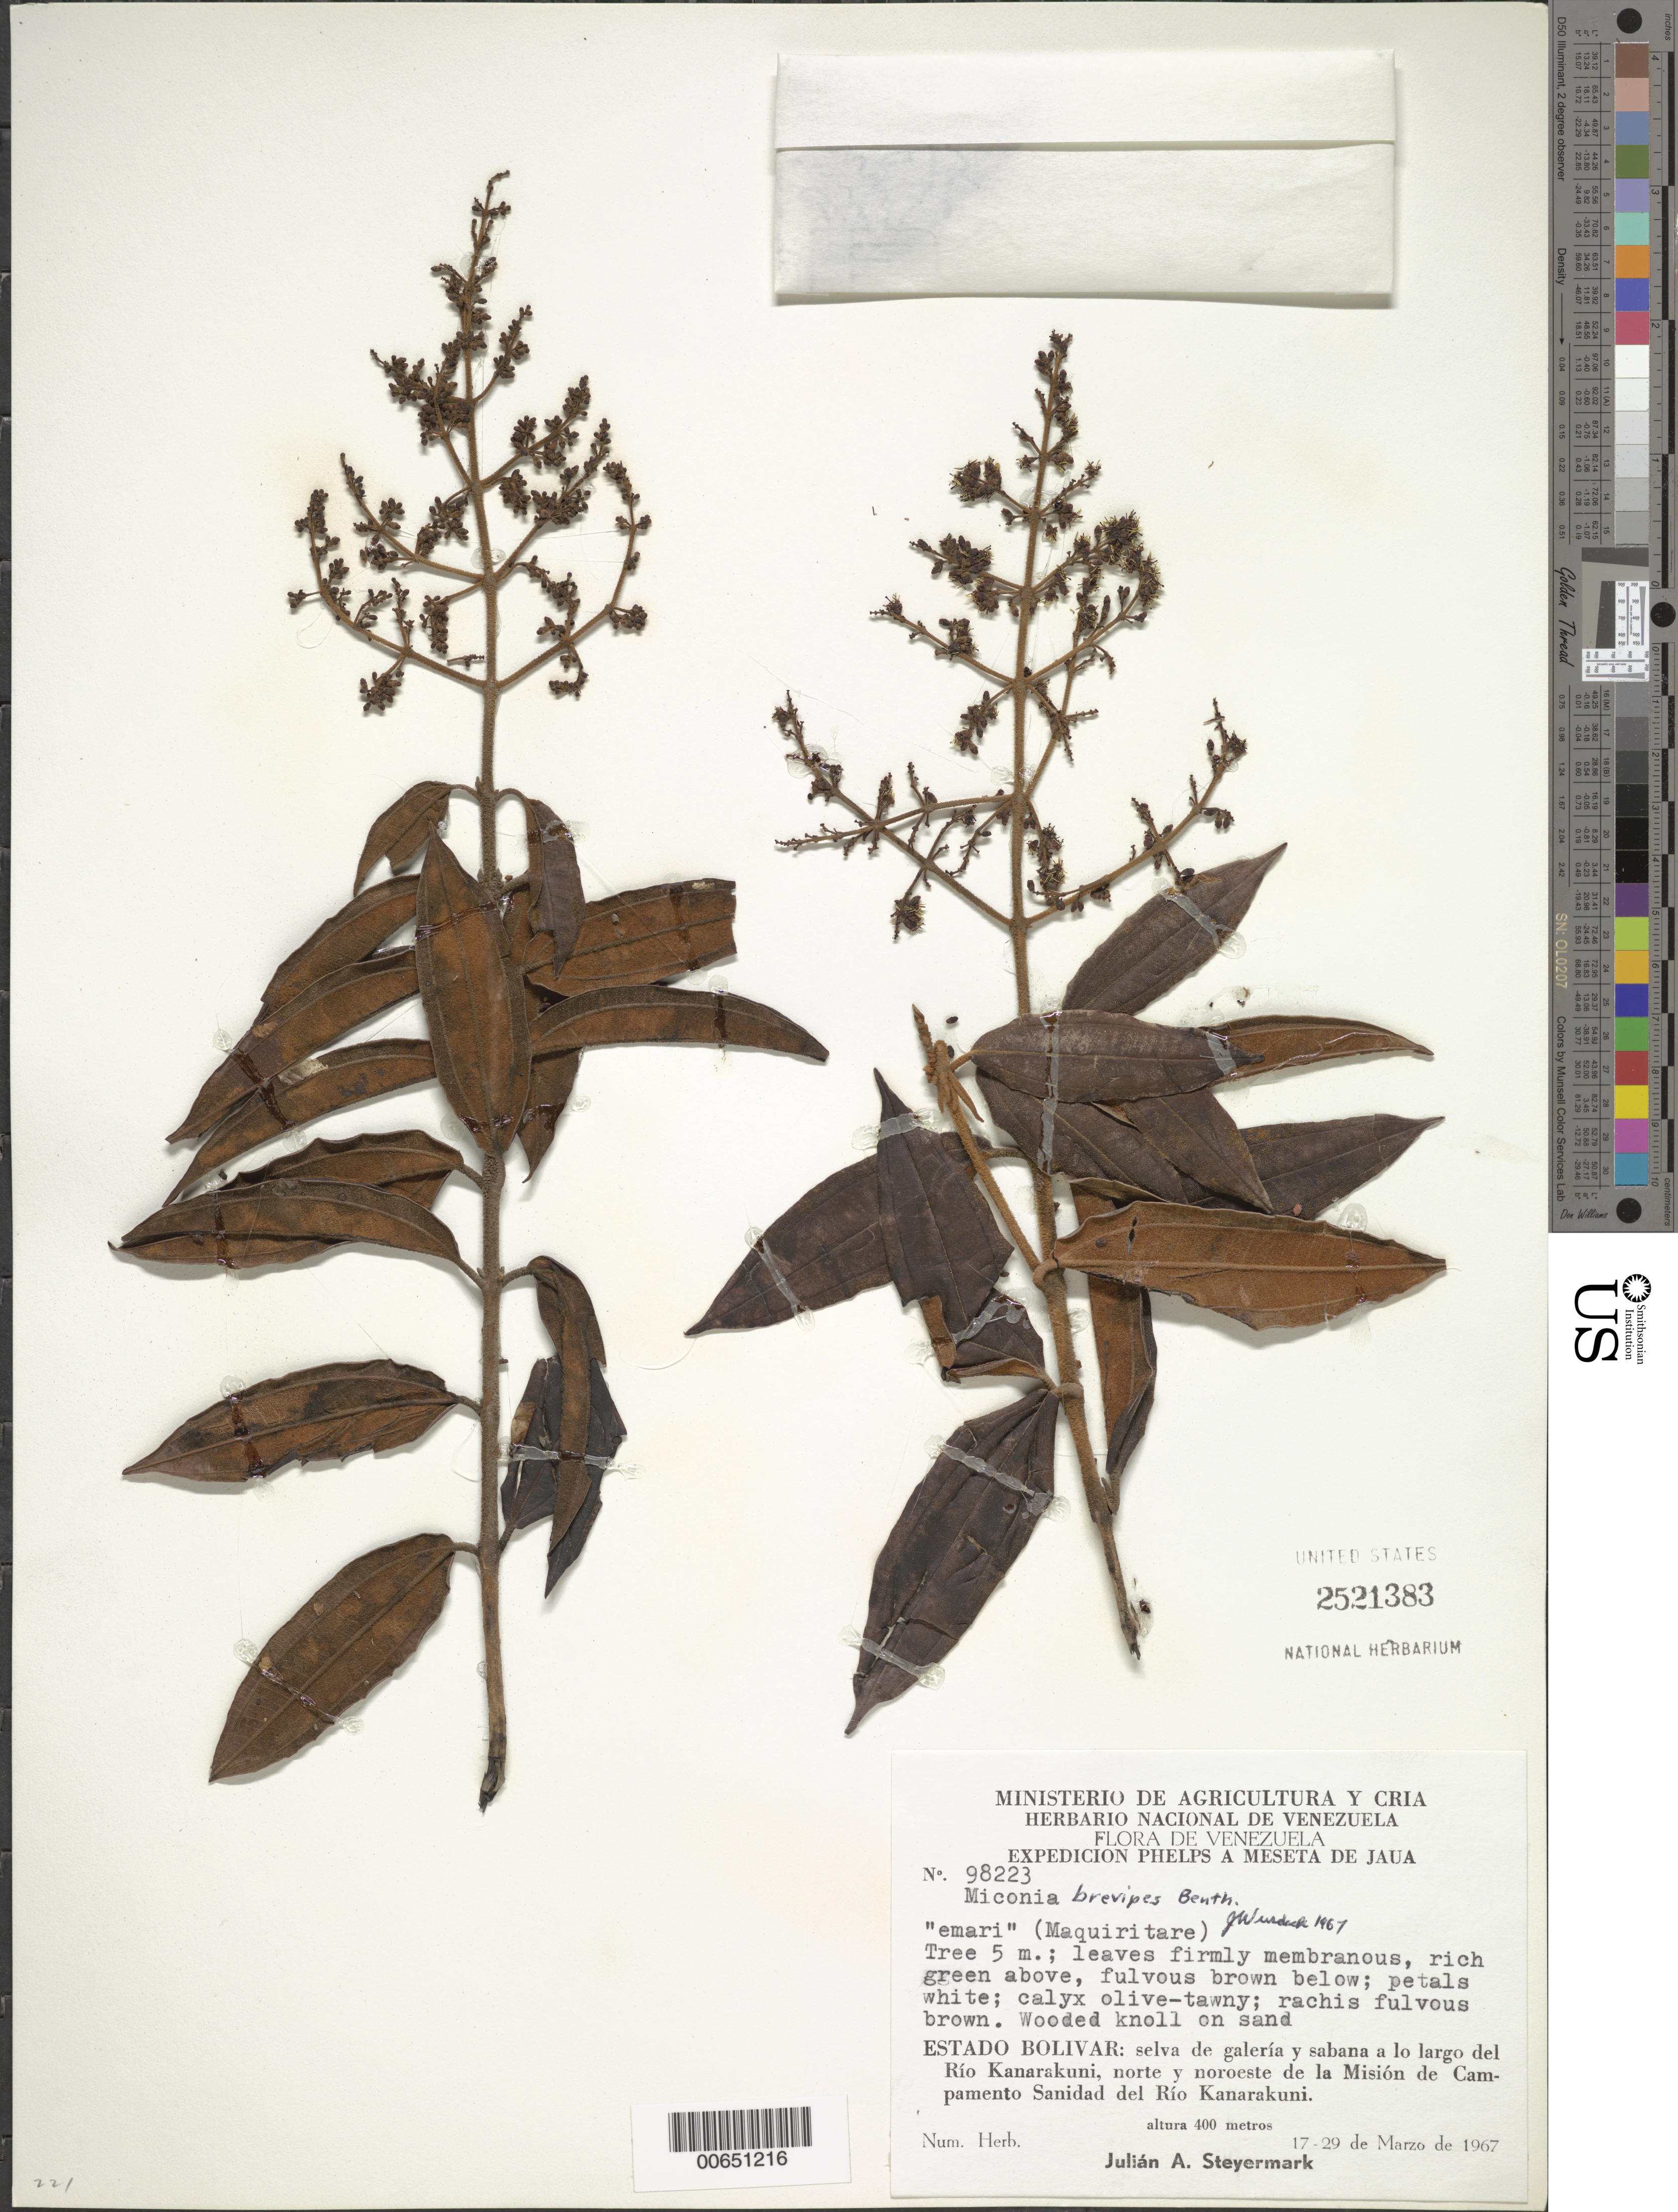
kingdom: Plantae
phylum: Tracheophyta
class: Magnoliopsida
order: Myrtales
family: Melastomataceae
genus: Miconia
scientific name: Miconia brevipes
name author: Benth.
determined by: Wurdack, John J., (US), US (UNITED STATES)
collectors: J. Steyermark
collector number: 98223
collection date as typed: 17-Mar-67 to 29-Mar-67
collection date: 1967-03-17/1967-03-29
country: Venezuela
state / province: Bolívar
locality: Río Kanarakuni, N and NW of Mision de Campamento Sanidad del Río Kanarakuni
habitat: Gallery forest and savanna along river; wooded knoll on sand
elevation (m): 400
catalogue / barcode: US 2521383